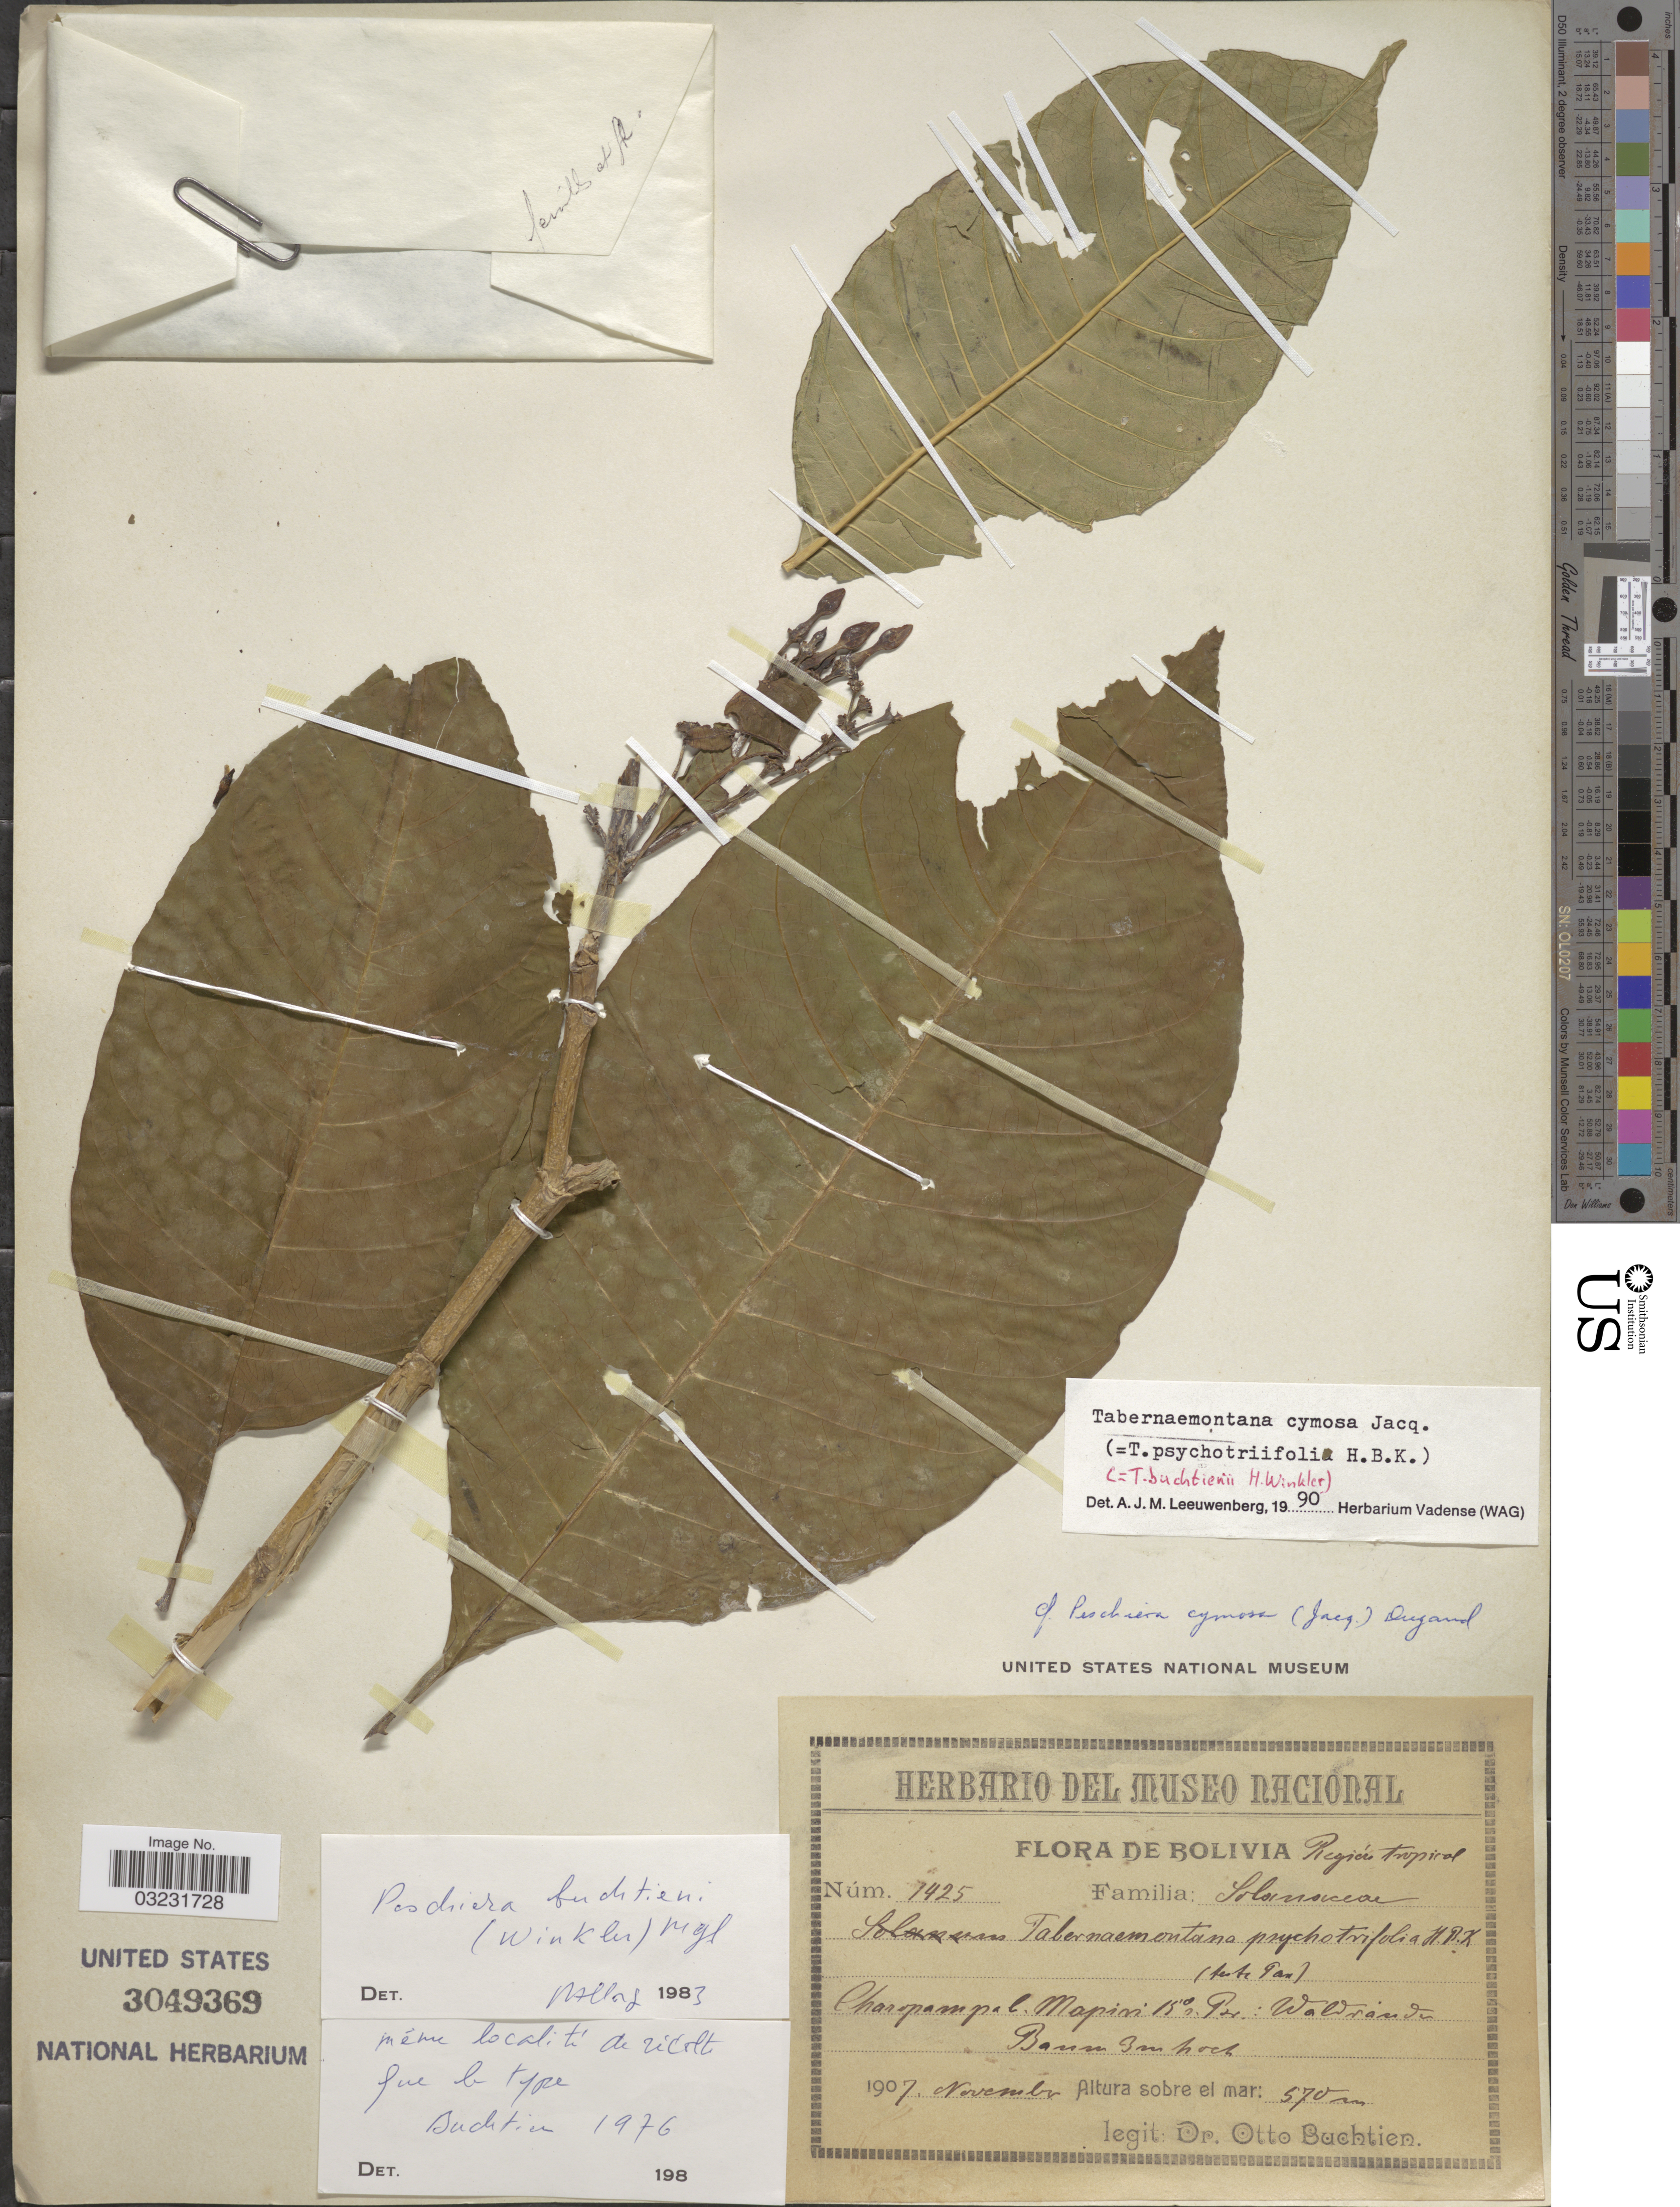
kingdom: Plantae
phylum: Tracheophyta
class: Magnoliopsida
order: Gentianales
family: Apocynaceae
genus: Tabernaemontana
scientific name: Tabernaemontana cymosa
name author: Jacq.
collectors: O. Buchtien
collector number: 7425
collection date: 1907-11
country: Bolivia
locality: Región tropical. Charopapa b. Mapiri. Pr.: Waldranden.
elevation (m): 570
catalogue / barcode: US 3049369